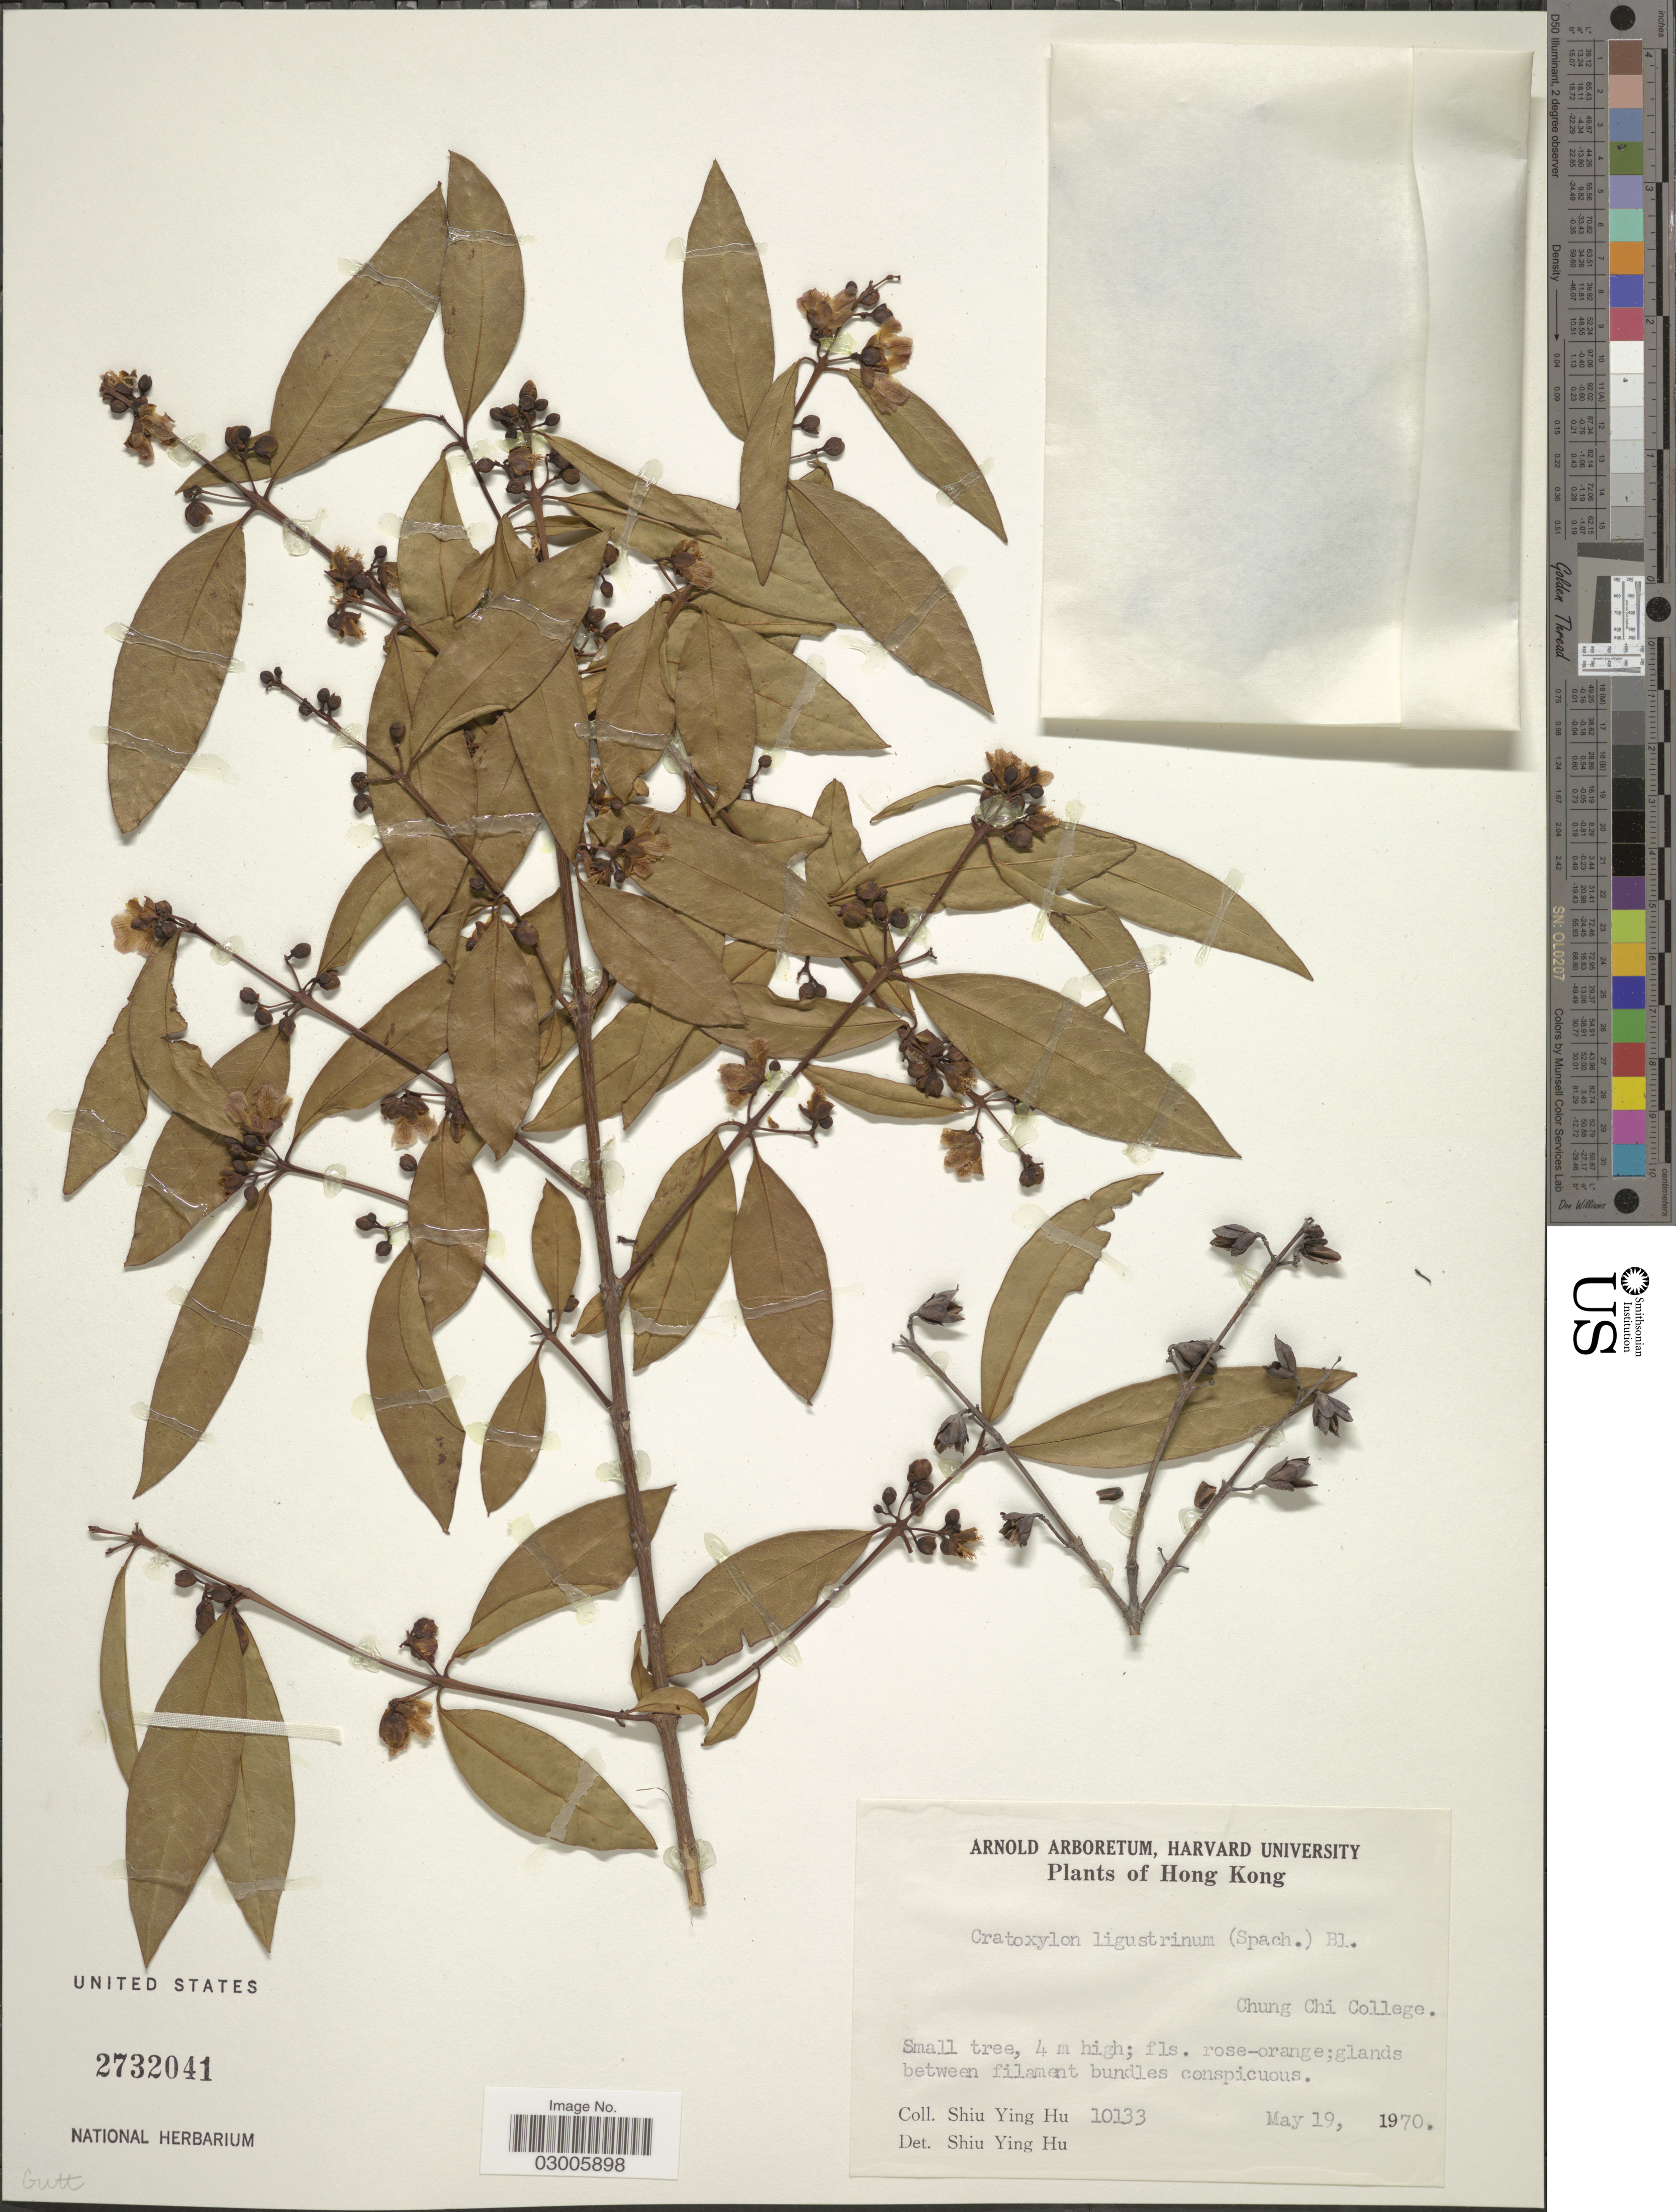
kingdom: Plantae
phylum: Tracheophyta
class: Magnoliopsida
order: Malpighiales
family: Hypericaceae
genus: Cratoxylum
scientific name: Cratoxylum ligustrinum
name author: (Spach) Blume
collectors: S. Y. Hu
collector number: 10133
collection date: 1970-05-19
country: China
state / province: Hong Kong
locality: Chung Chi College.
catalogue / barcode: US 2732041